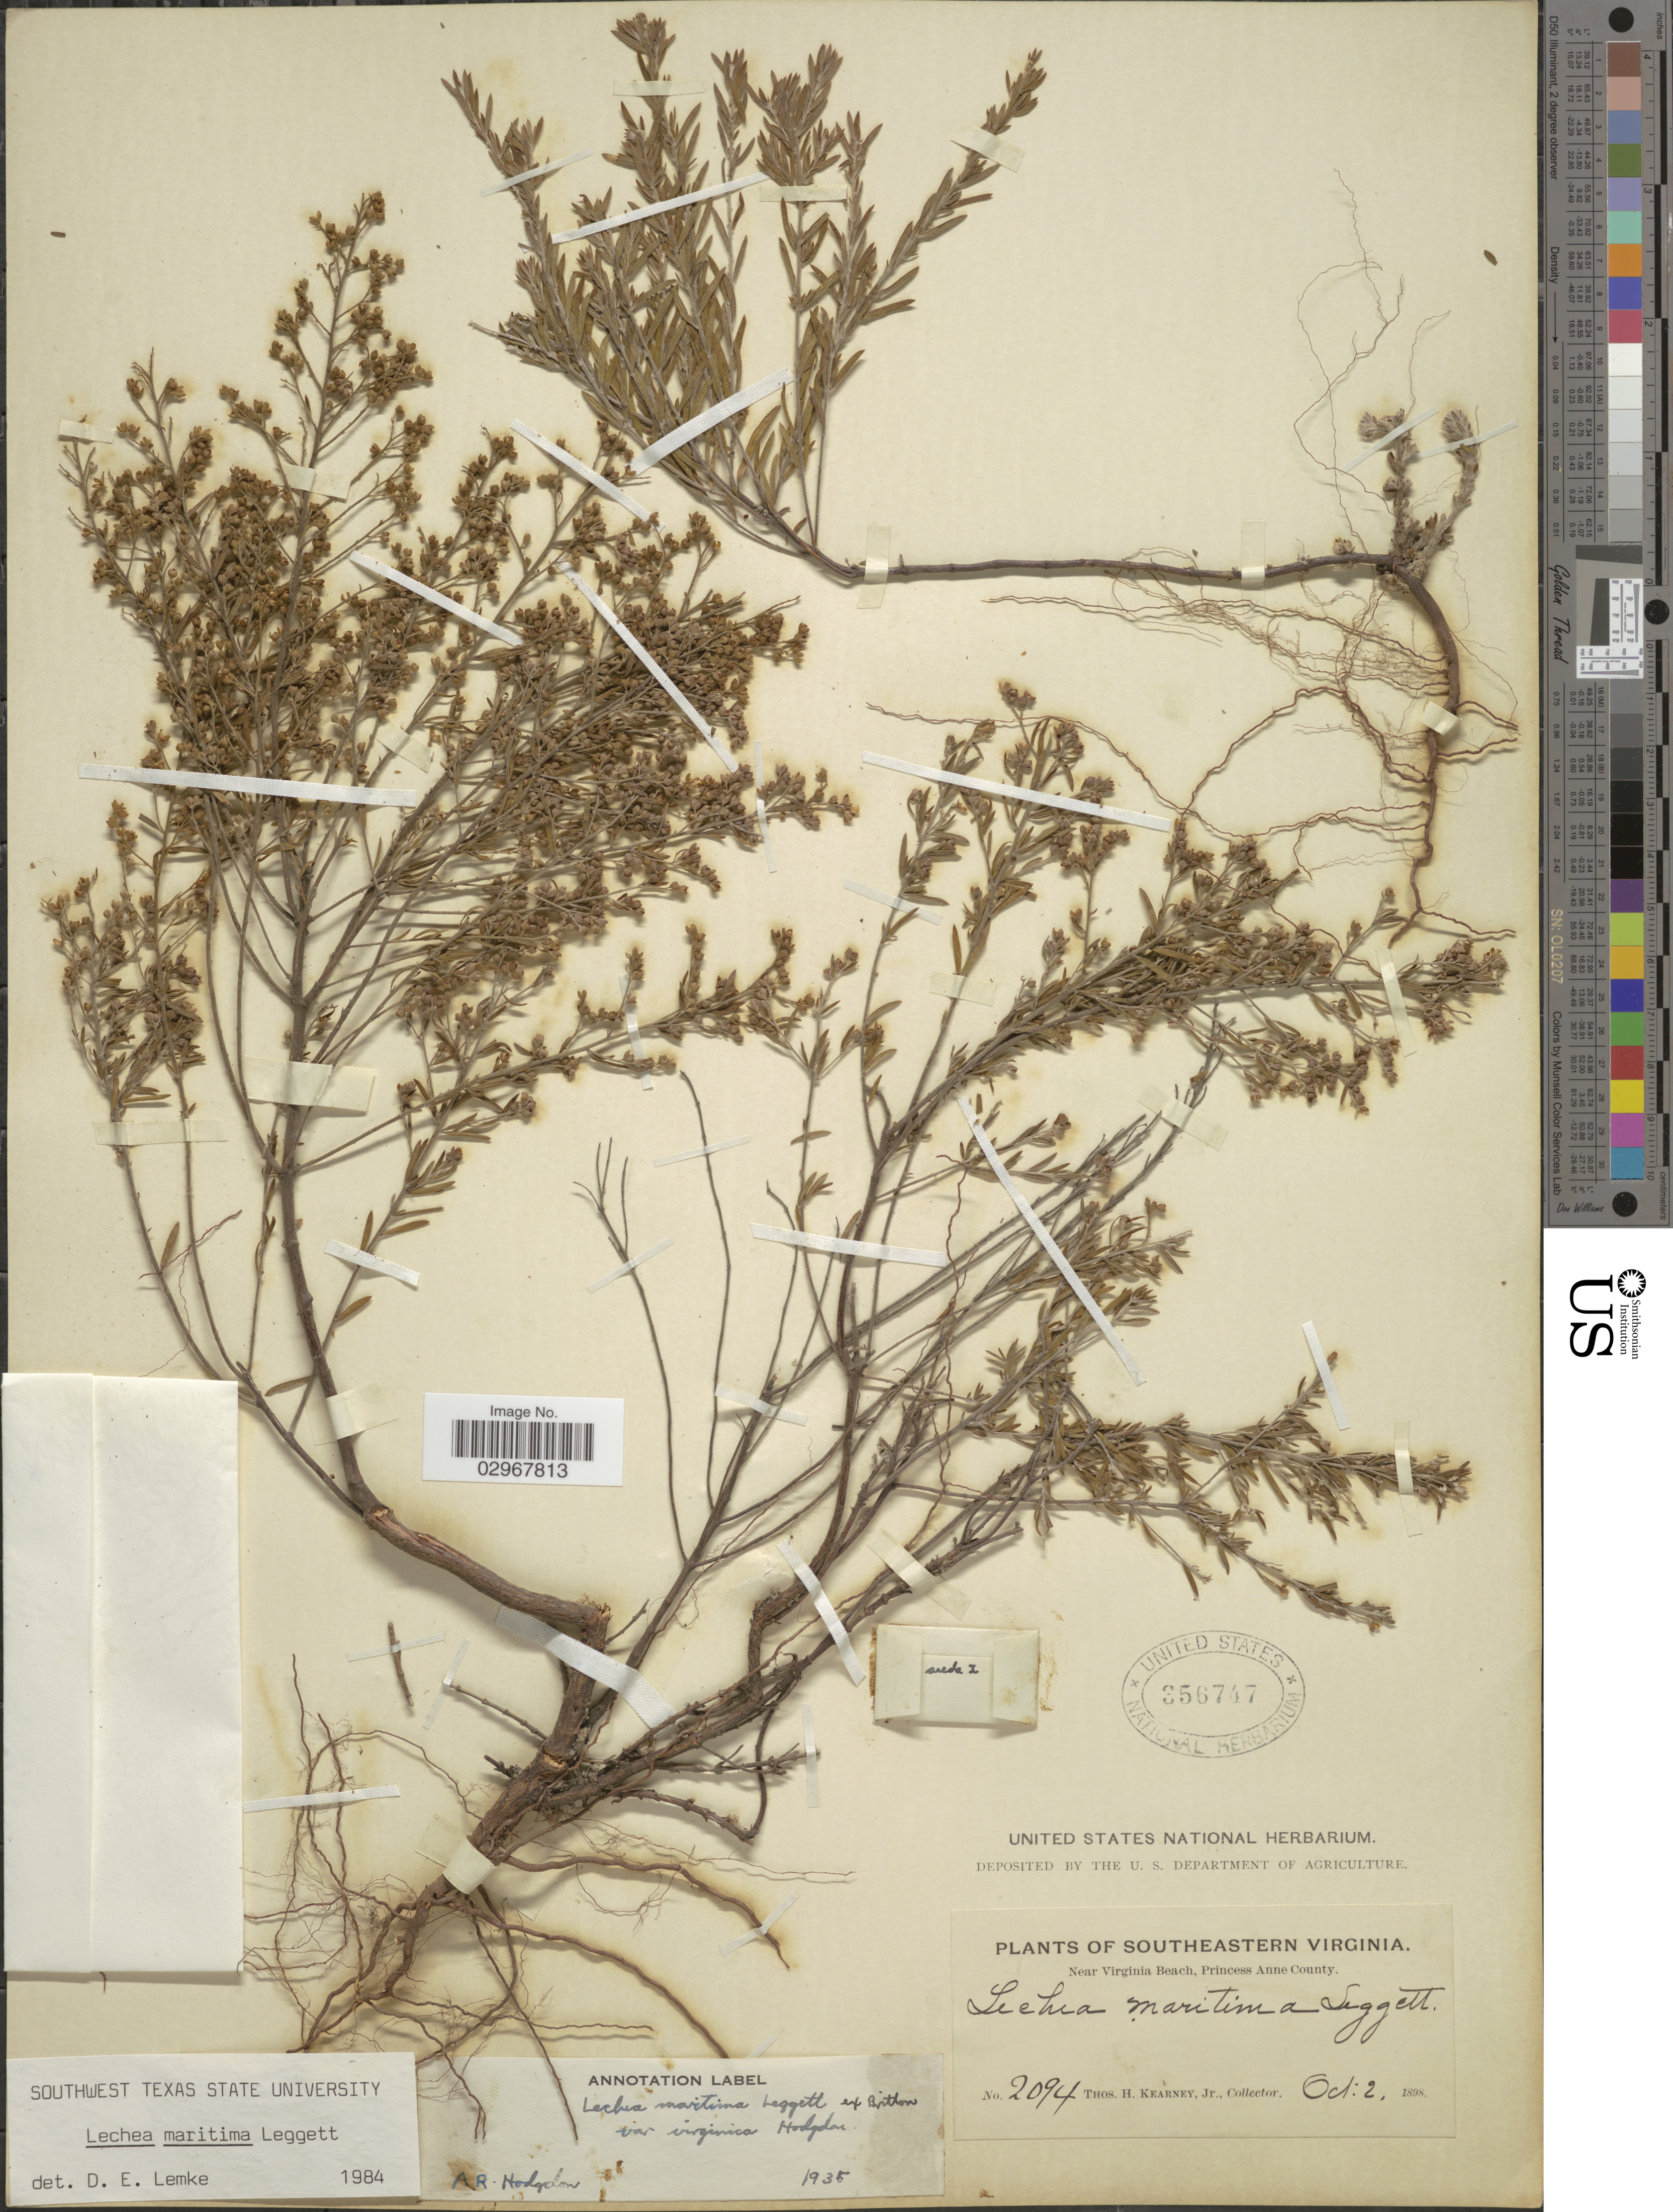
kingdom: Plantae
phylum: Tracheophyta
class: Magnoliopsida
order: Malvales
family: Cistaceae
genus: Lechea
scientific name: Lechea maritima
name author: Legg.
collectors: T. H. Kearney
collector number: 2094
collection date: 1898-10-02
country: United States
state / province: Virginia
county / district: City of Virginia Beach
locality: Southeastern Virginia. Near Virginia Beach, Princess Anne (=historic county name) County.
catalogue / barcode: US 356747